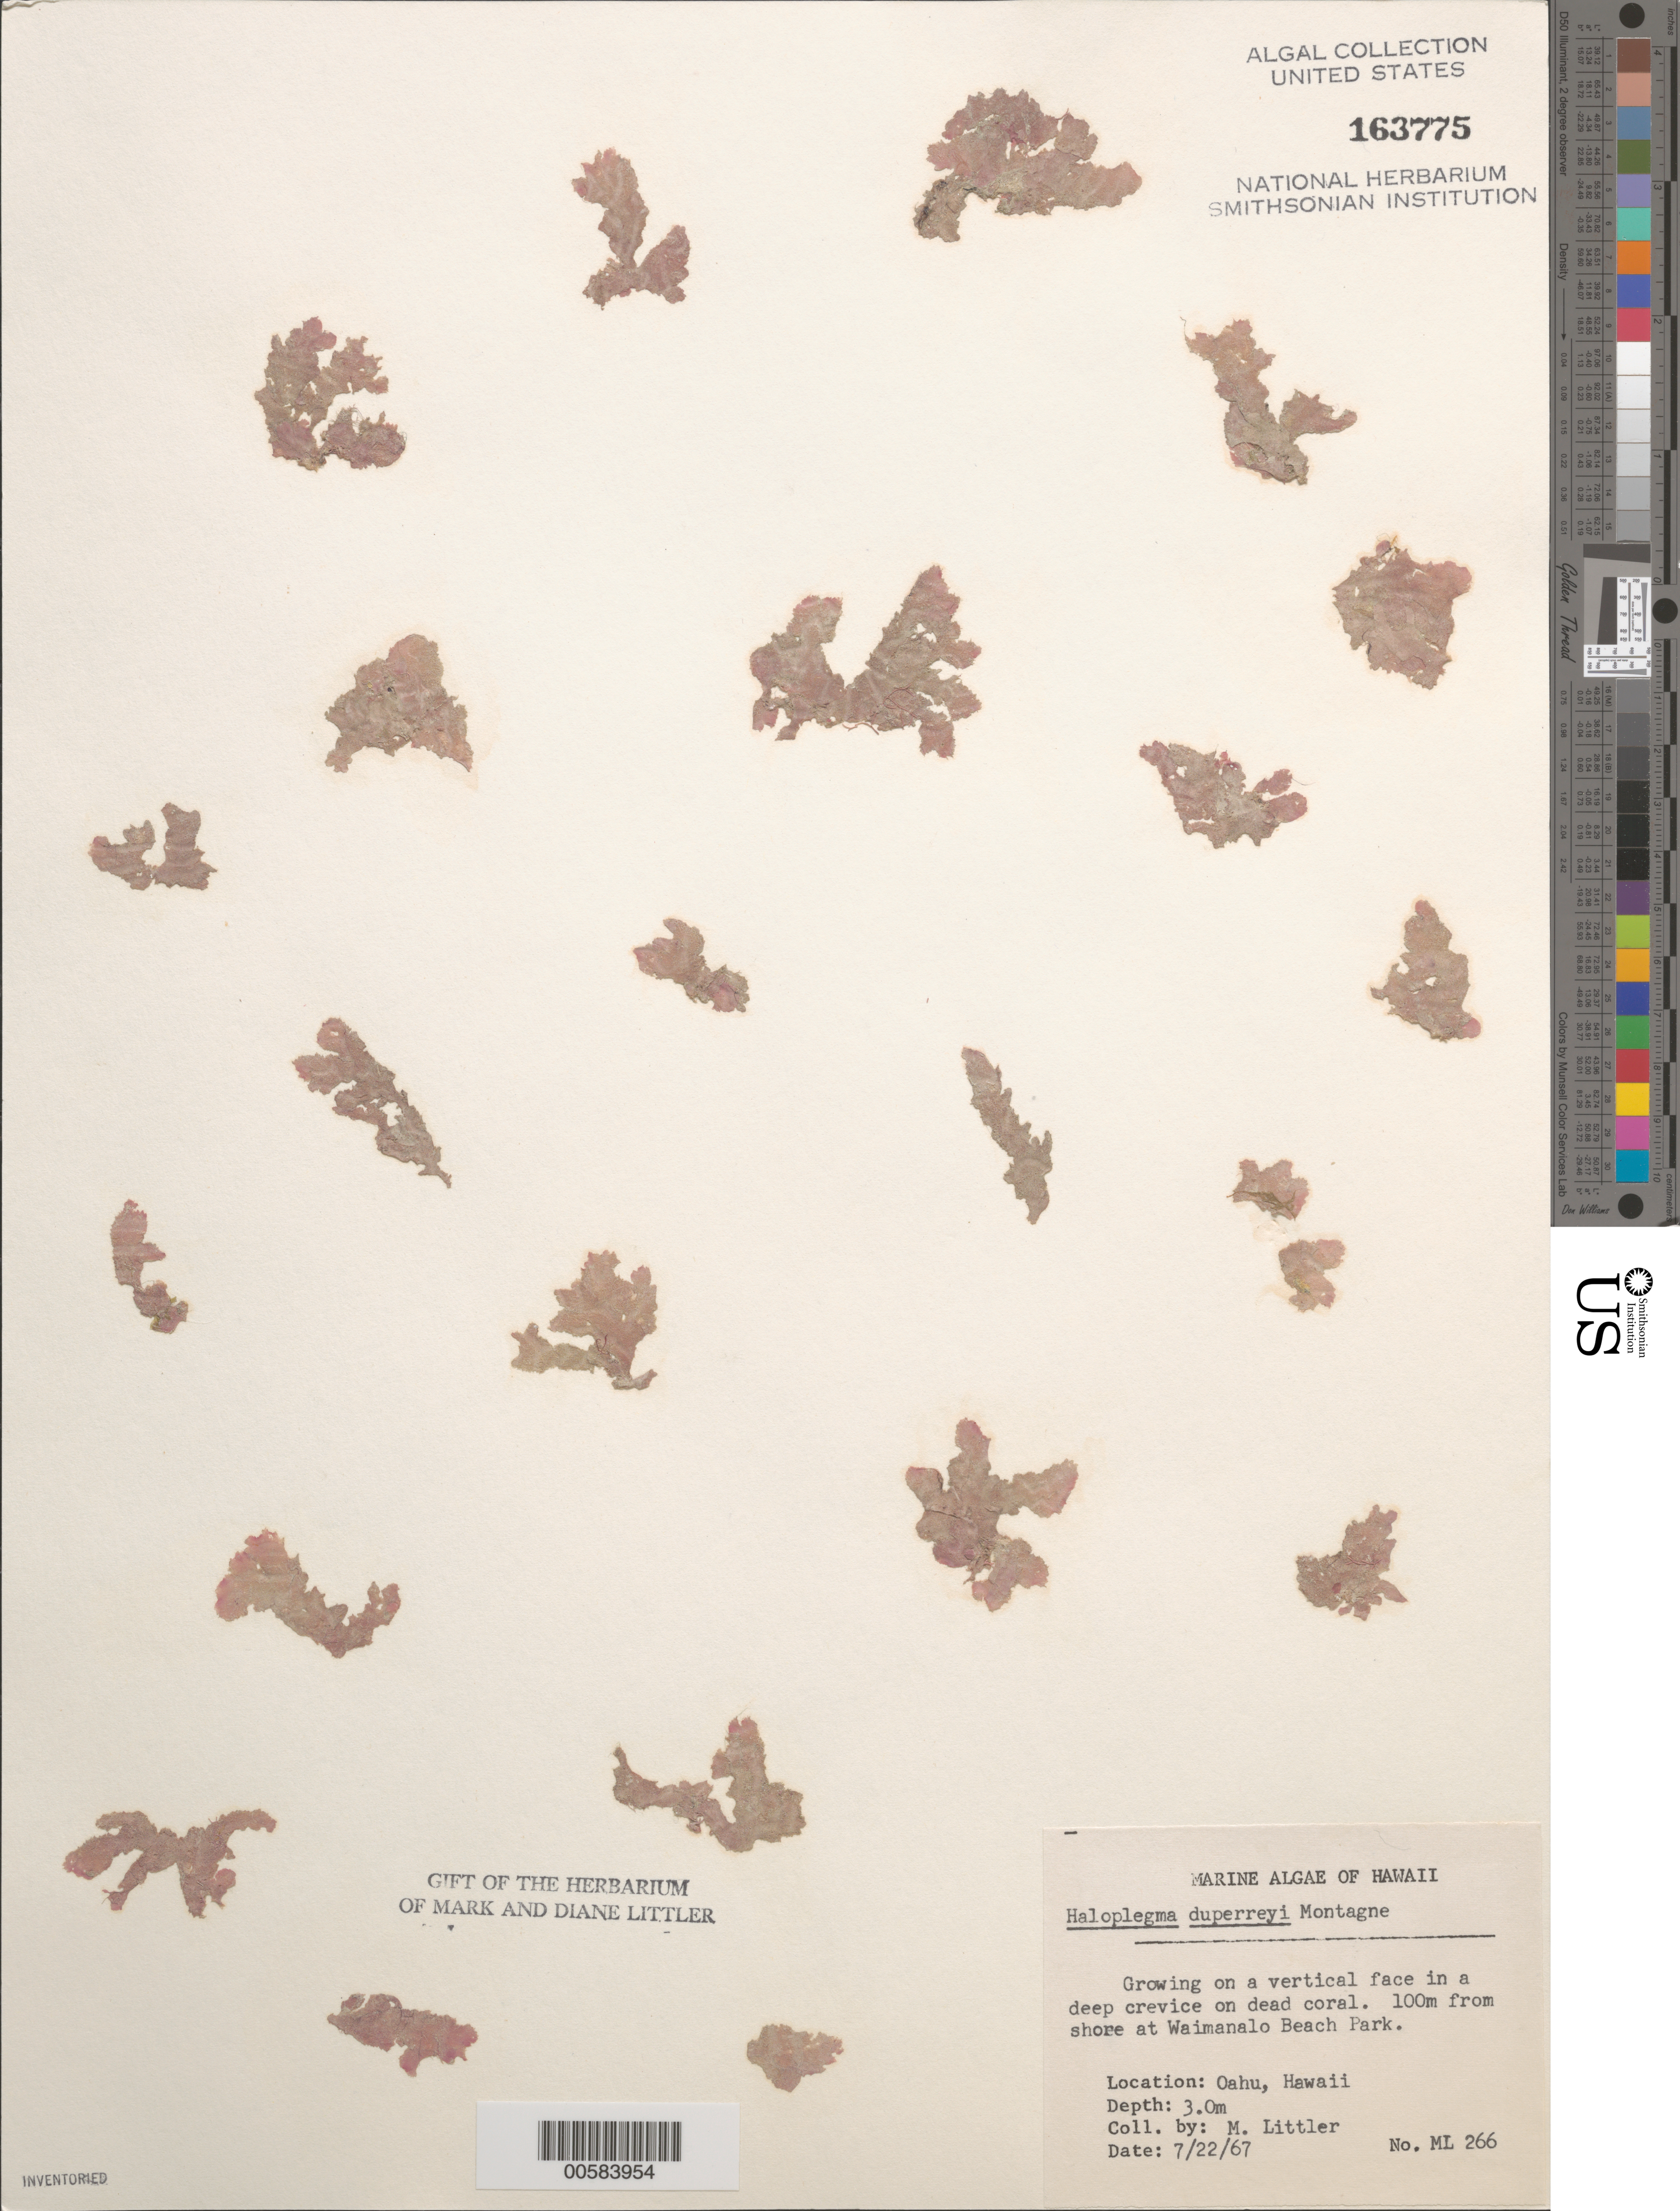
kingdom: Plantae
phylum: Rhodophyta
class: Florideophyceae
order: Ceramiales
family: Wrangeliaceae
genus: Haloplegma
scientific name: Haloplegma duperreyi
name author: Mont.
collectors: M. M. Littler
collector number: ML 266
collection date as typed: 22 Jul 1967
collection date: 1967-07-22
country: United States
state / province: Hawaii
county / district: Honolulu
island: Oahu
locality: Waimanalo Beach Park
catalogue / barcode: US 163775